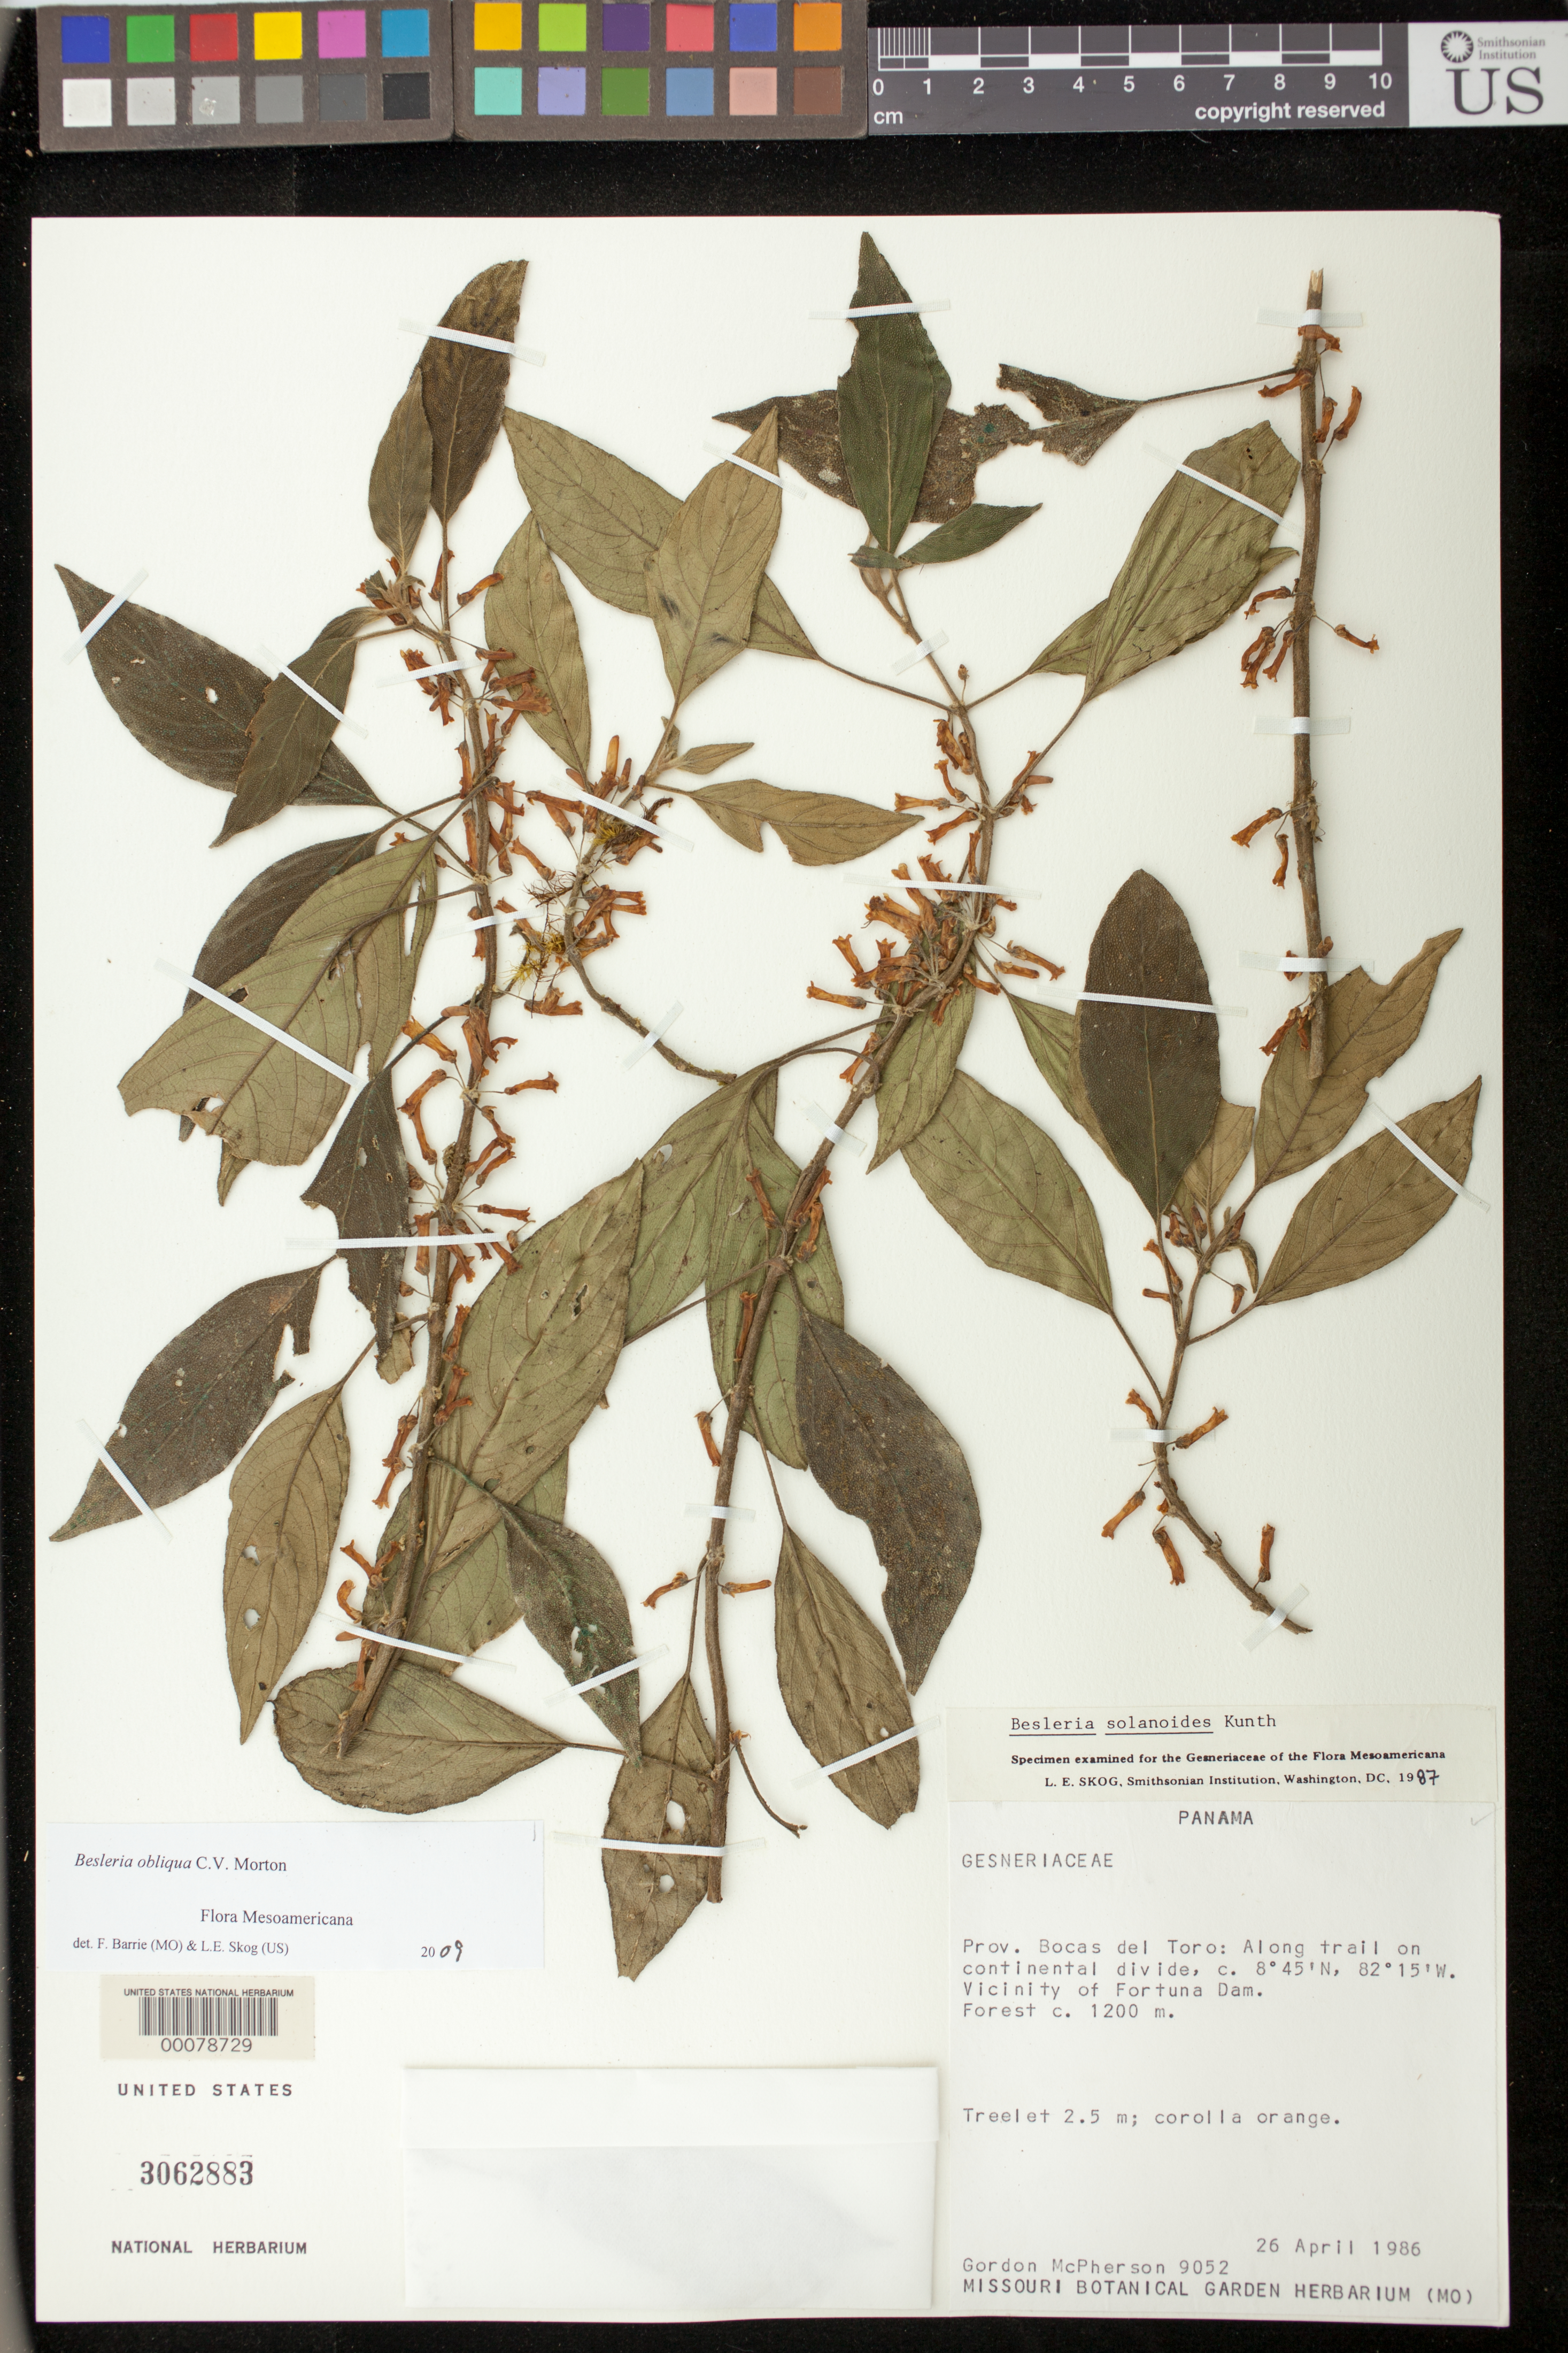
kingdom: Plantae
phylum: Tracheophyta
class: Magnoliopsida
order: Lamiales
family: Gesneriaceae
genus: Besleria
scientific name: Besleria obliqua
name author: C.V. Morton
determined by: Barrie, F. R.; Skog, Laurence E.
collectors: G. D. McPherson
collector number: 9052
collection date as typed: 26 Apr 1986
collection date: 1986-04-26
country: Panama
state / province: Bocas del Toro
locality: Along trail on continental divide, vicinity of Fortuna Dam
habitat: Forest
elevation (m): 1200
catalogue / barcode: US 3062883